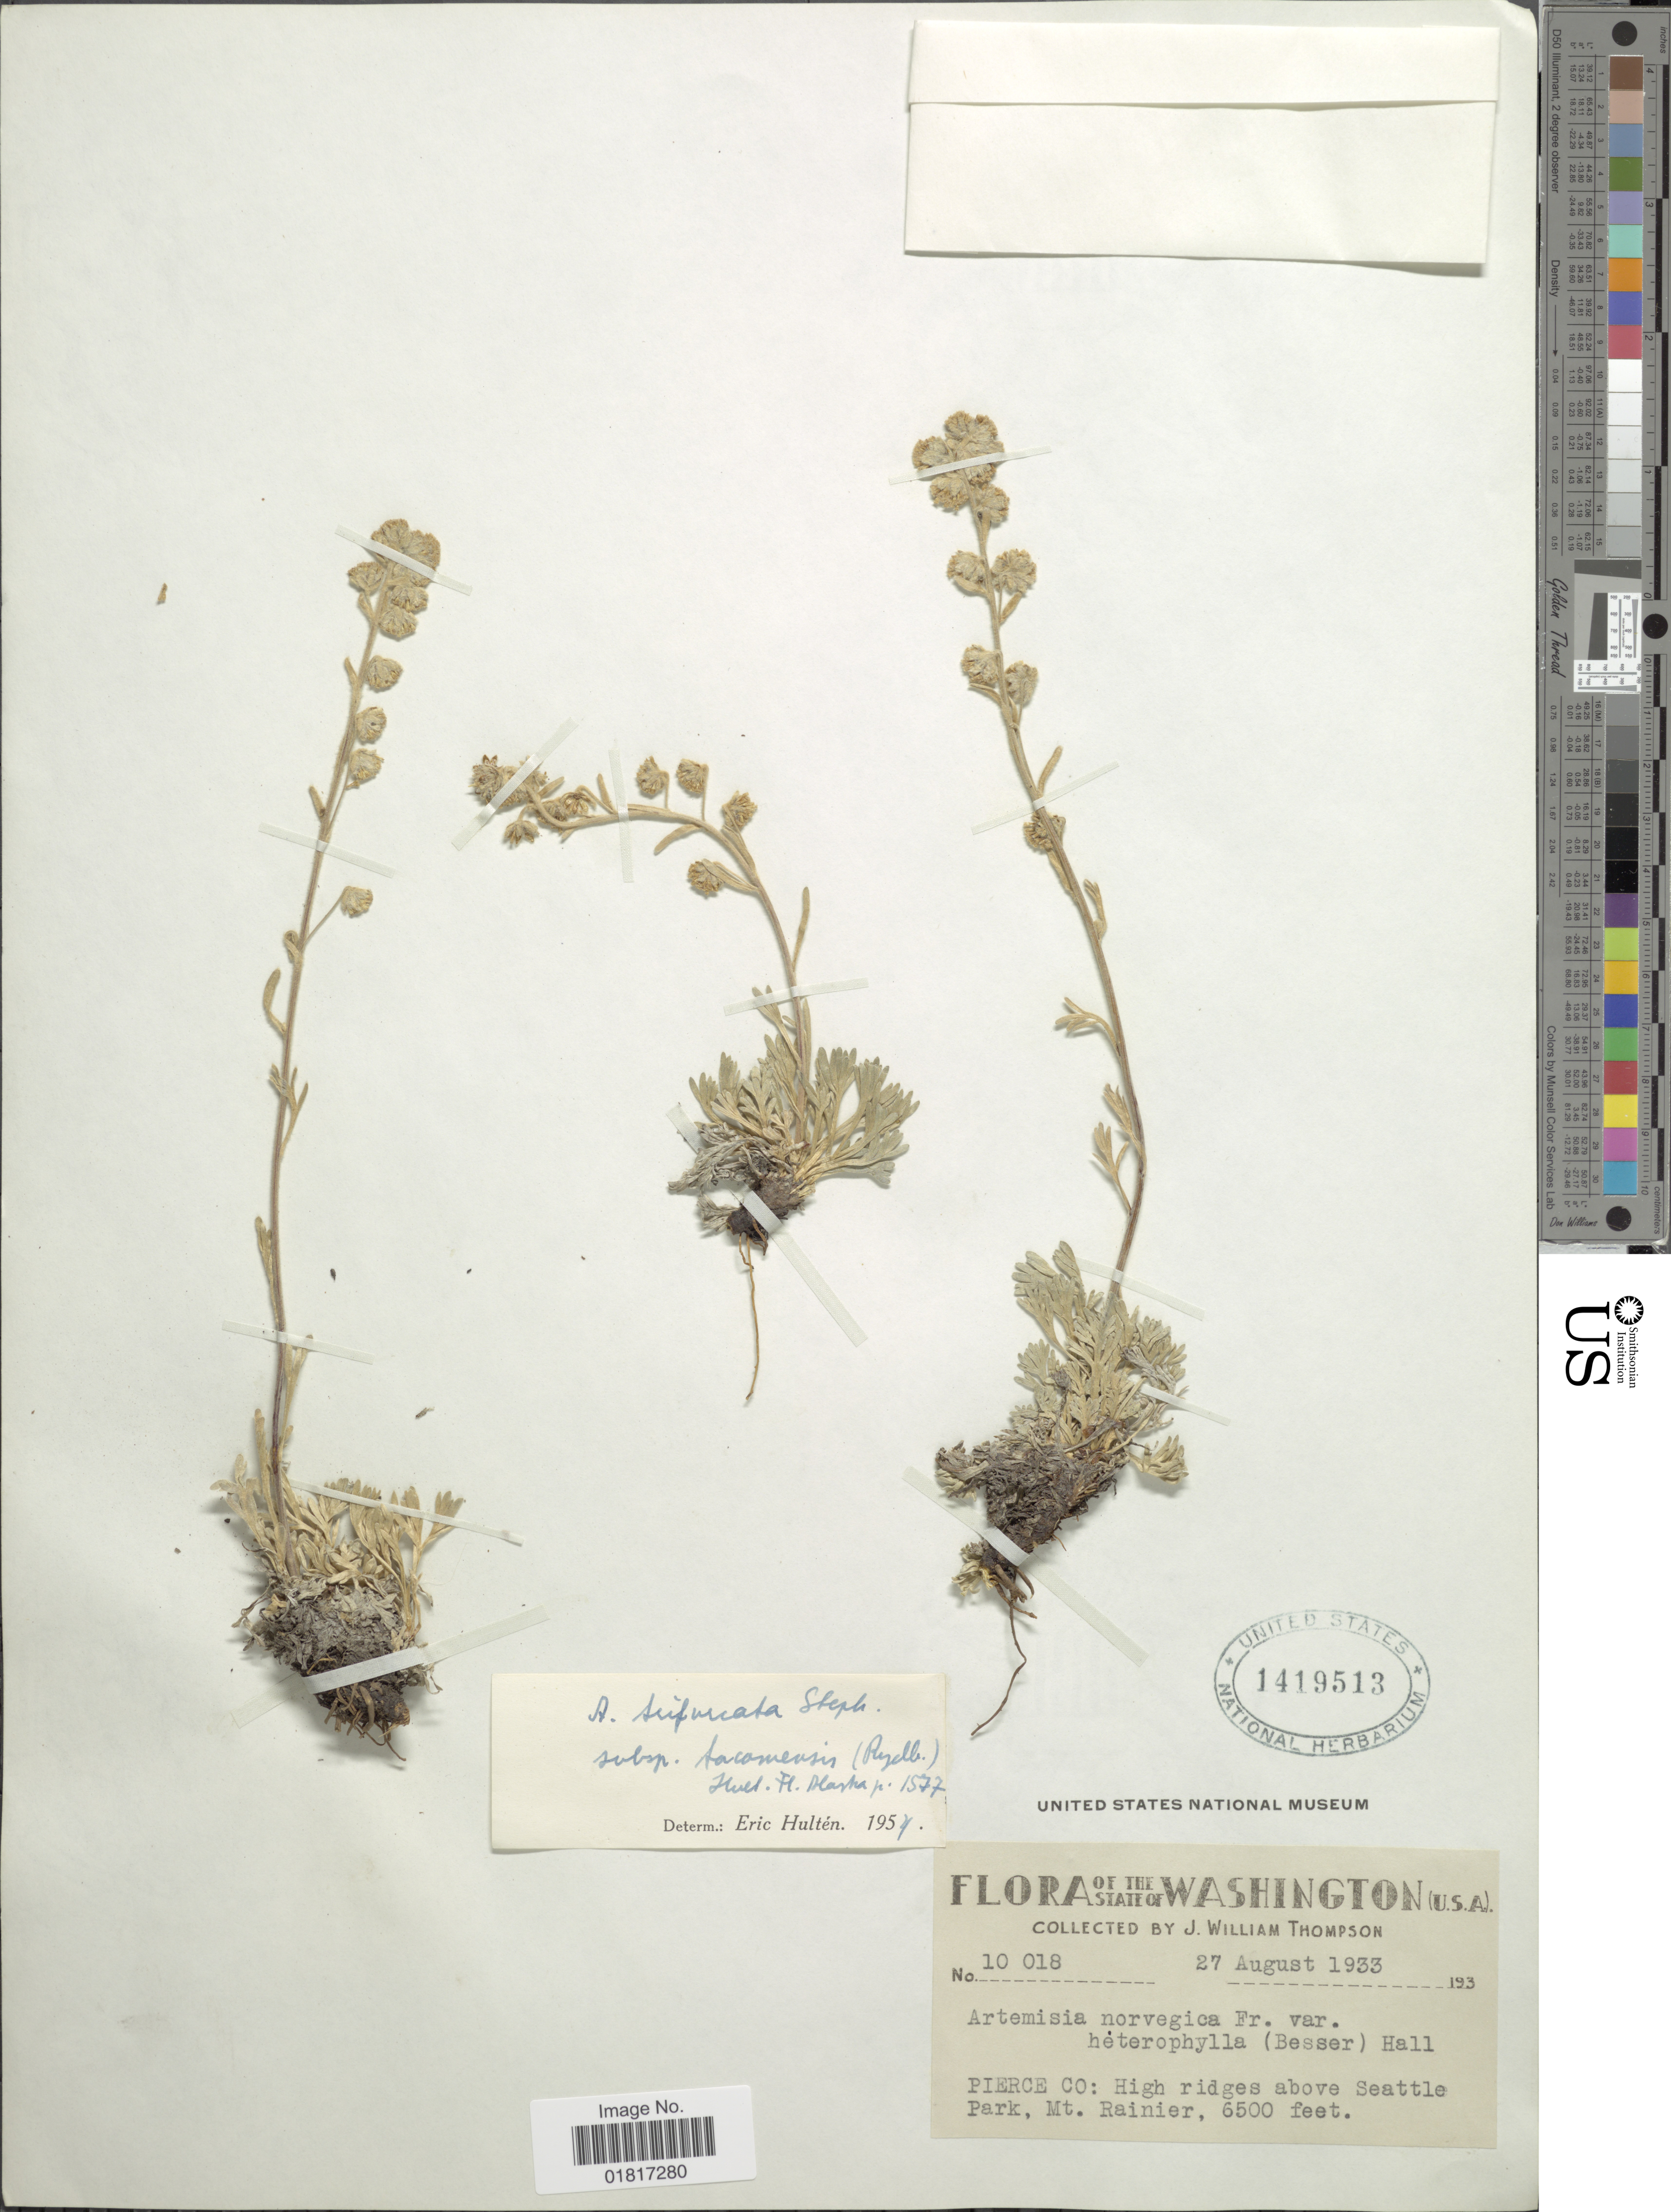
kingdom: Plantae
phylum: Tracheophyta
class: Magnoliopsida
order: Asterales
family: Asteraceae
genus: Artemisia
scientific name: Artemisia trifurcata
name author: Steph. ex Spreng.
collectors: J. W. Thompson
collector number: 10018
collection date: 1933-08-27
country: United States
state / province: Washington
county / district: Pierce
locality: Pierce Co: High ridges above Seattle Park, Mt Rainier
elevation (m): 1981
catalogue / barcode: US 1419513